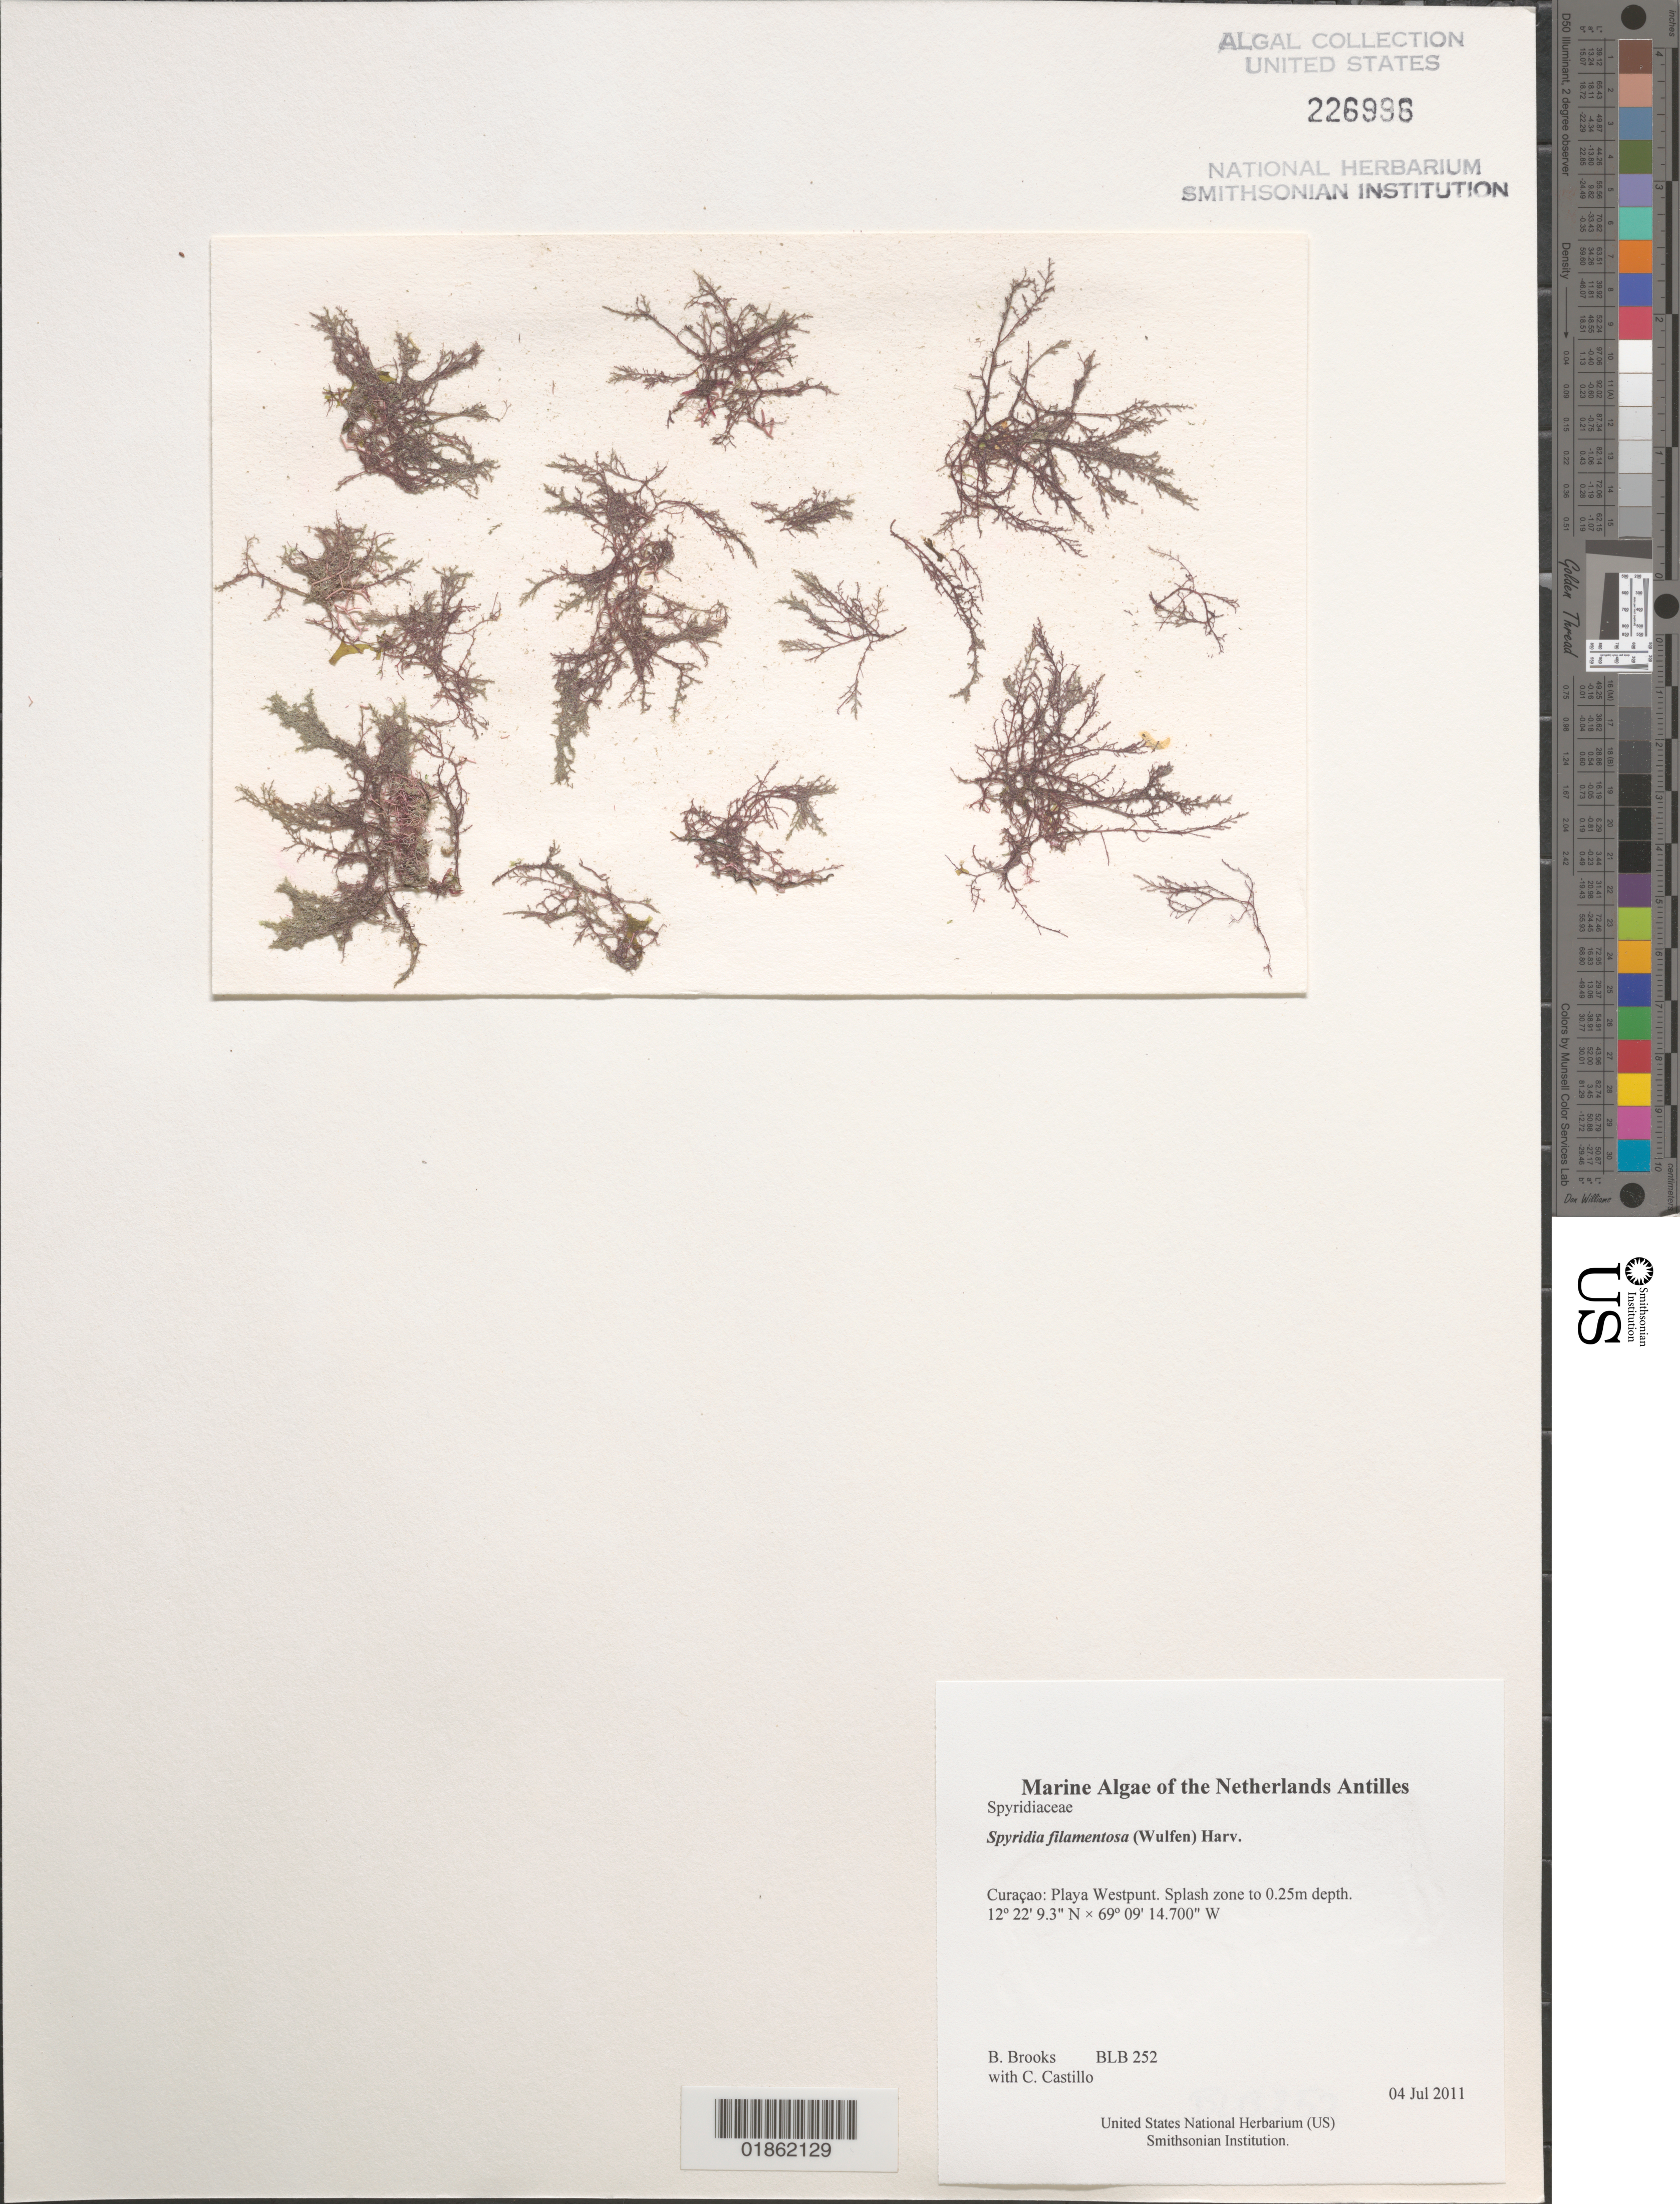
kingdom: Plantae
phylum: Rhodophyta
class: Florideophyceae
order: Ceramiales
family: Spyridiaceae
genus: Spyridia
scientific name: Spyridia filamentosa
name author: (Wulfen) Harv.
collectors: B. Brooks & C. Castillo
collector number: BLB 252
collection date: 2011-07-04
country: Curaçao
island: Curaçao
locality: Playa Westpunt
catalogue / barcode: US 226996